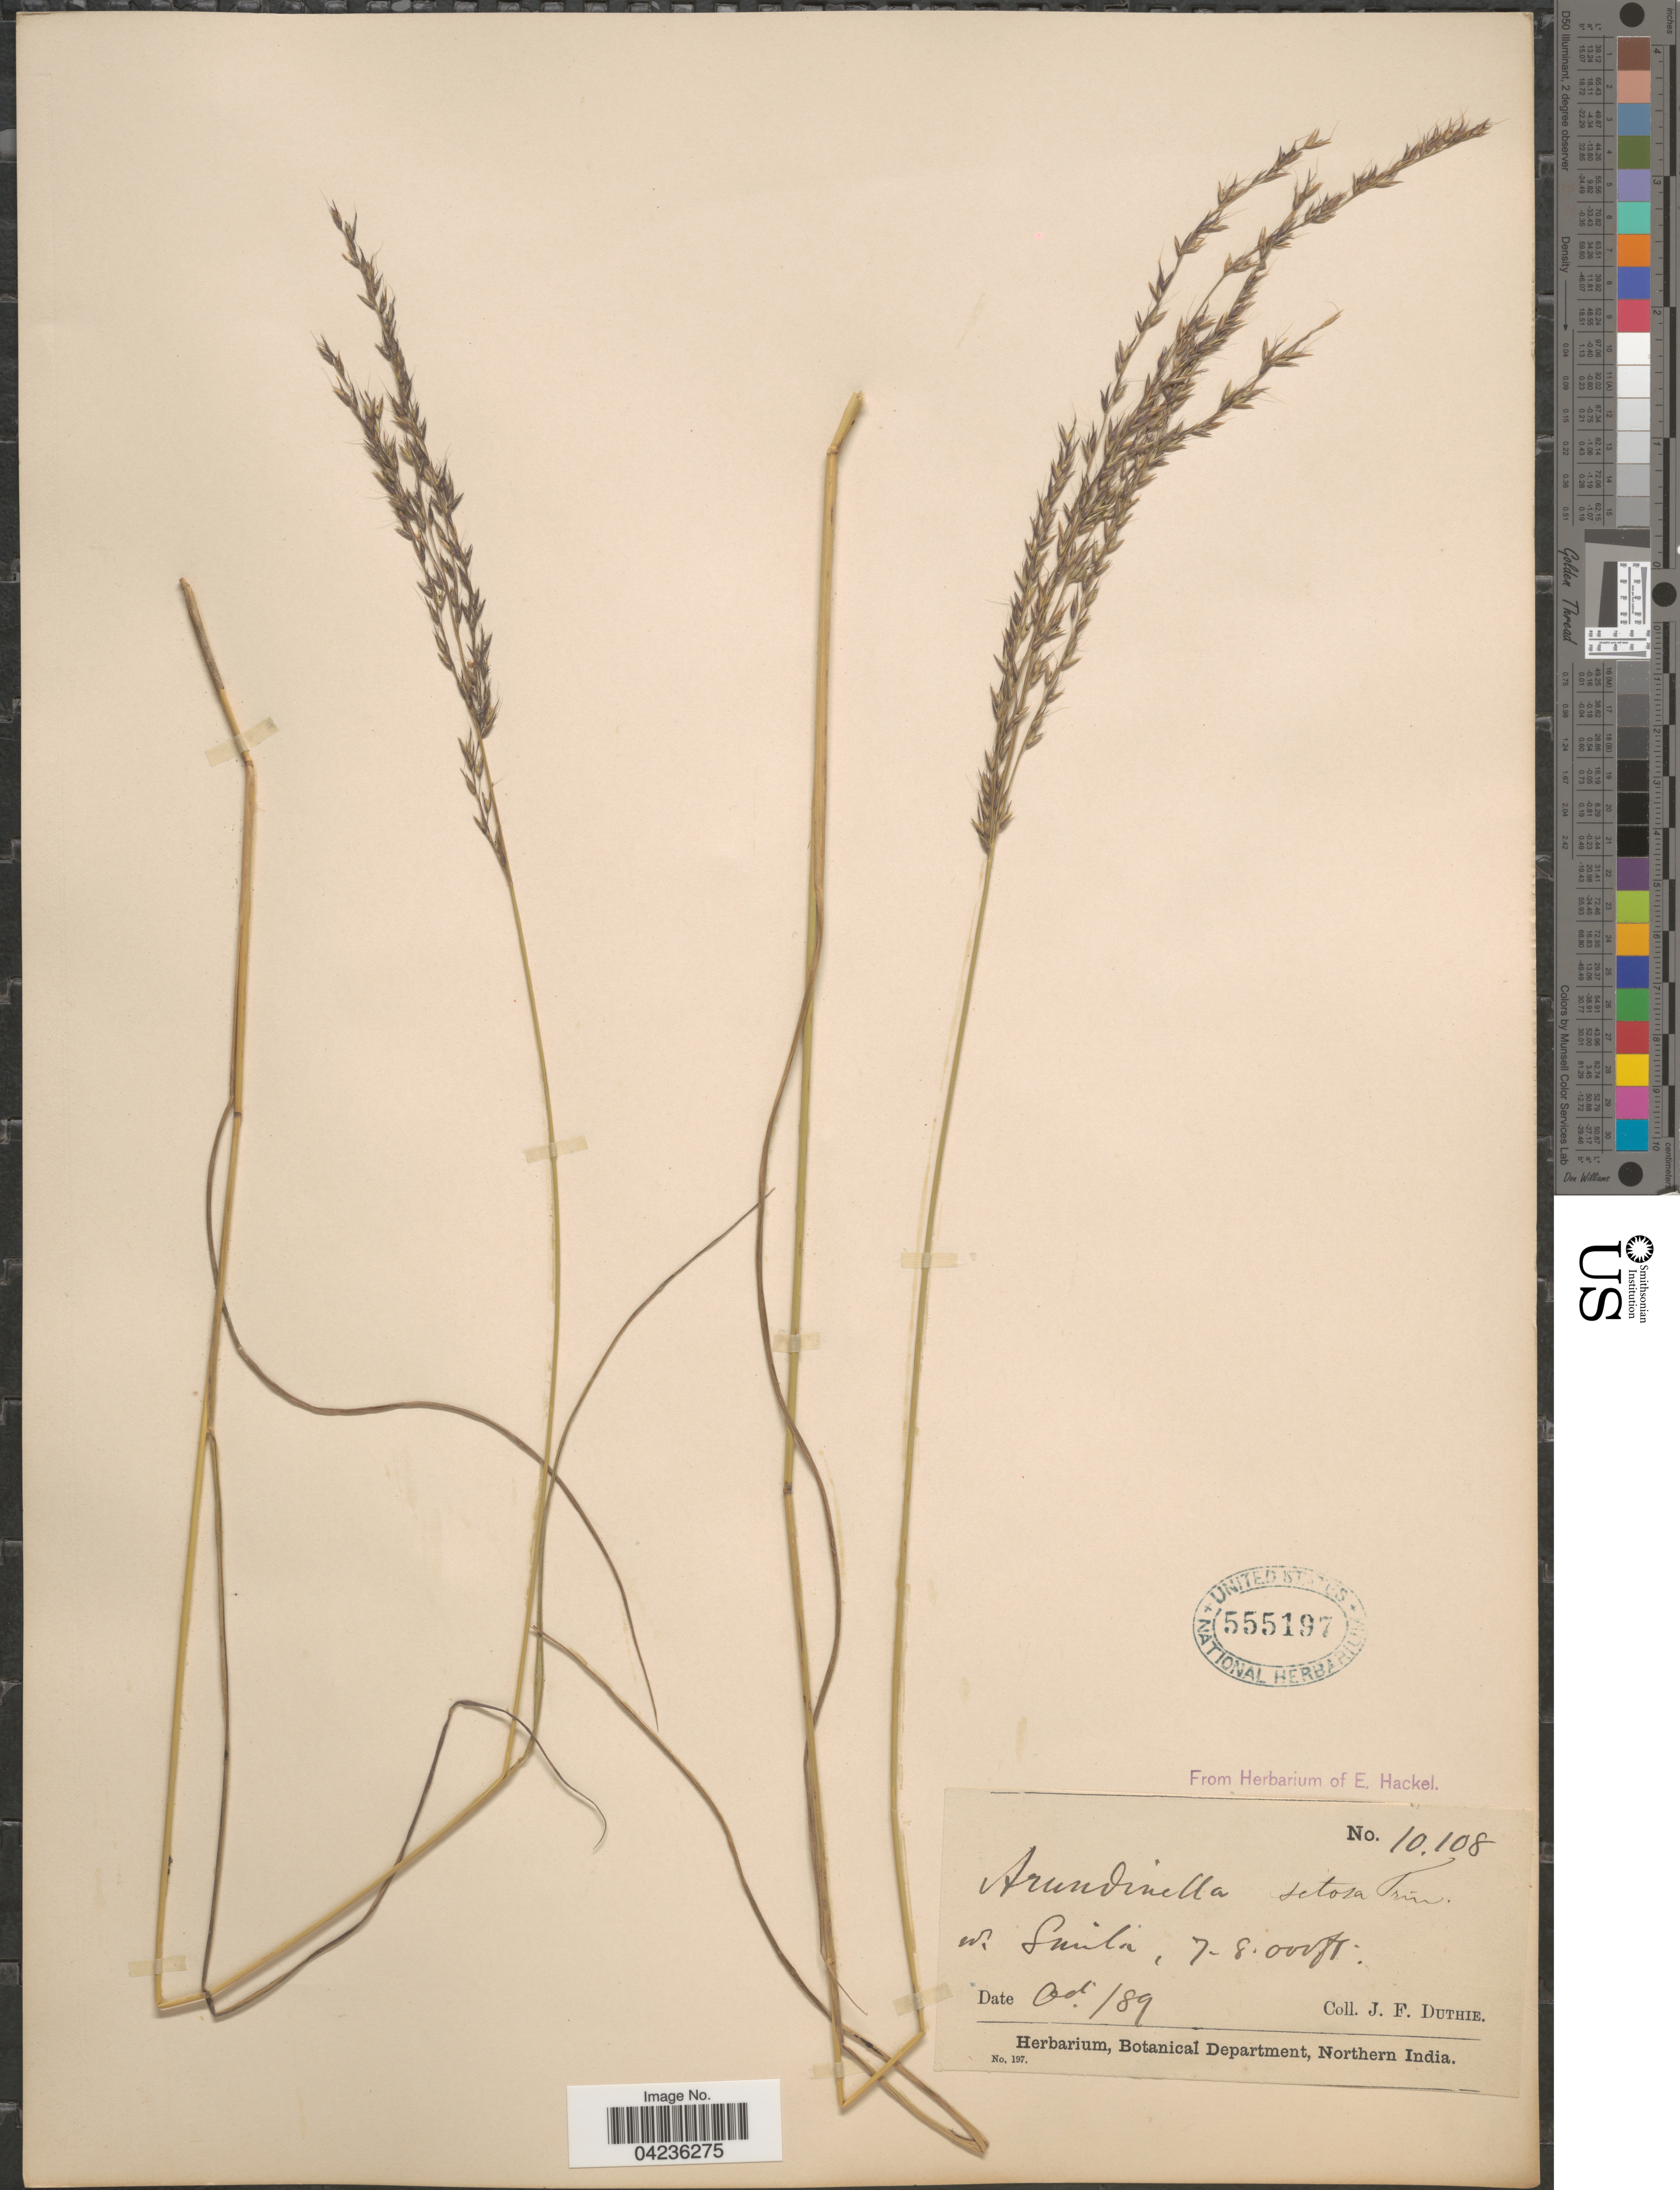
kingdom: Plantae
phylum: Tracheophyta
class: Liliopsida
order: Poales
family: Poaceae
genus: Arundinella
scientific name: Arundinella setosa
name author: Trin.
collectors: J. F. Duthie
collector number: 10108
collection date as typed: Transcribed d/m/y: /10/89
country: India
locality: Nr Simla.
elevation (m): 2134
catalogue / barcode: US 555197